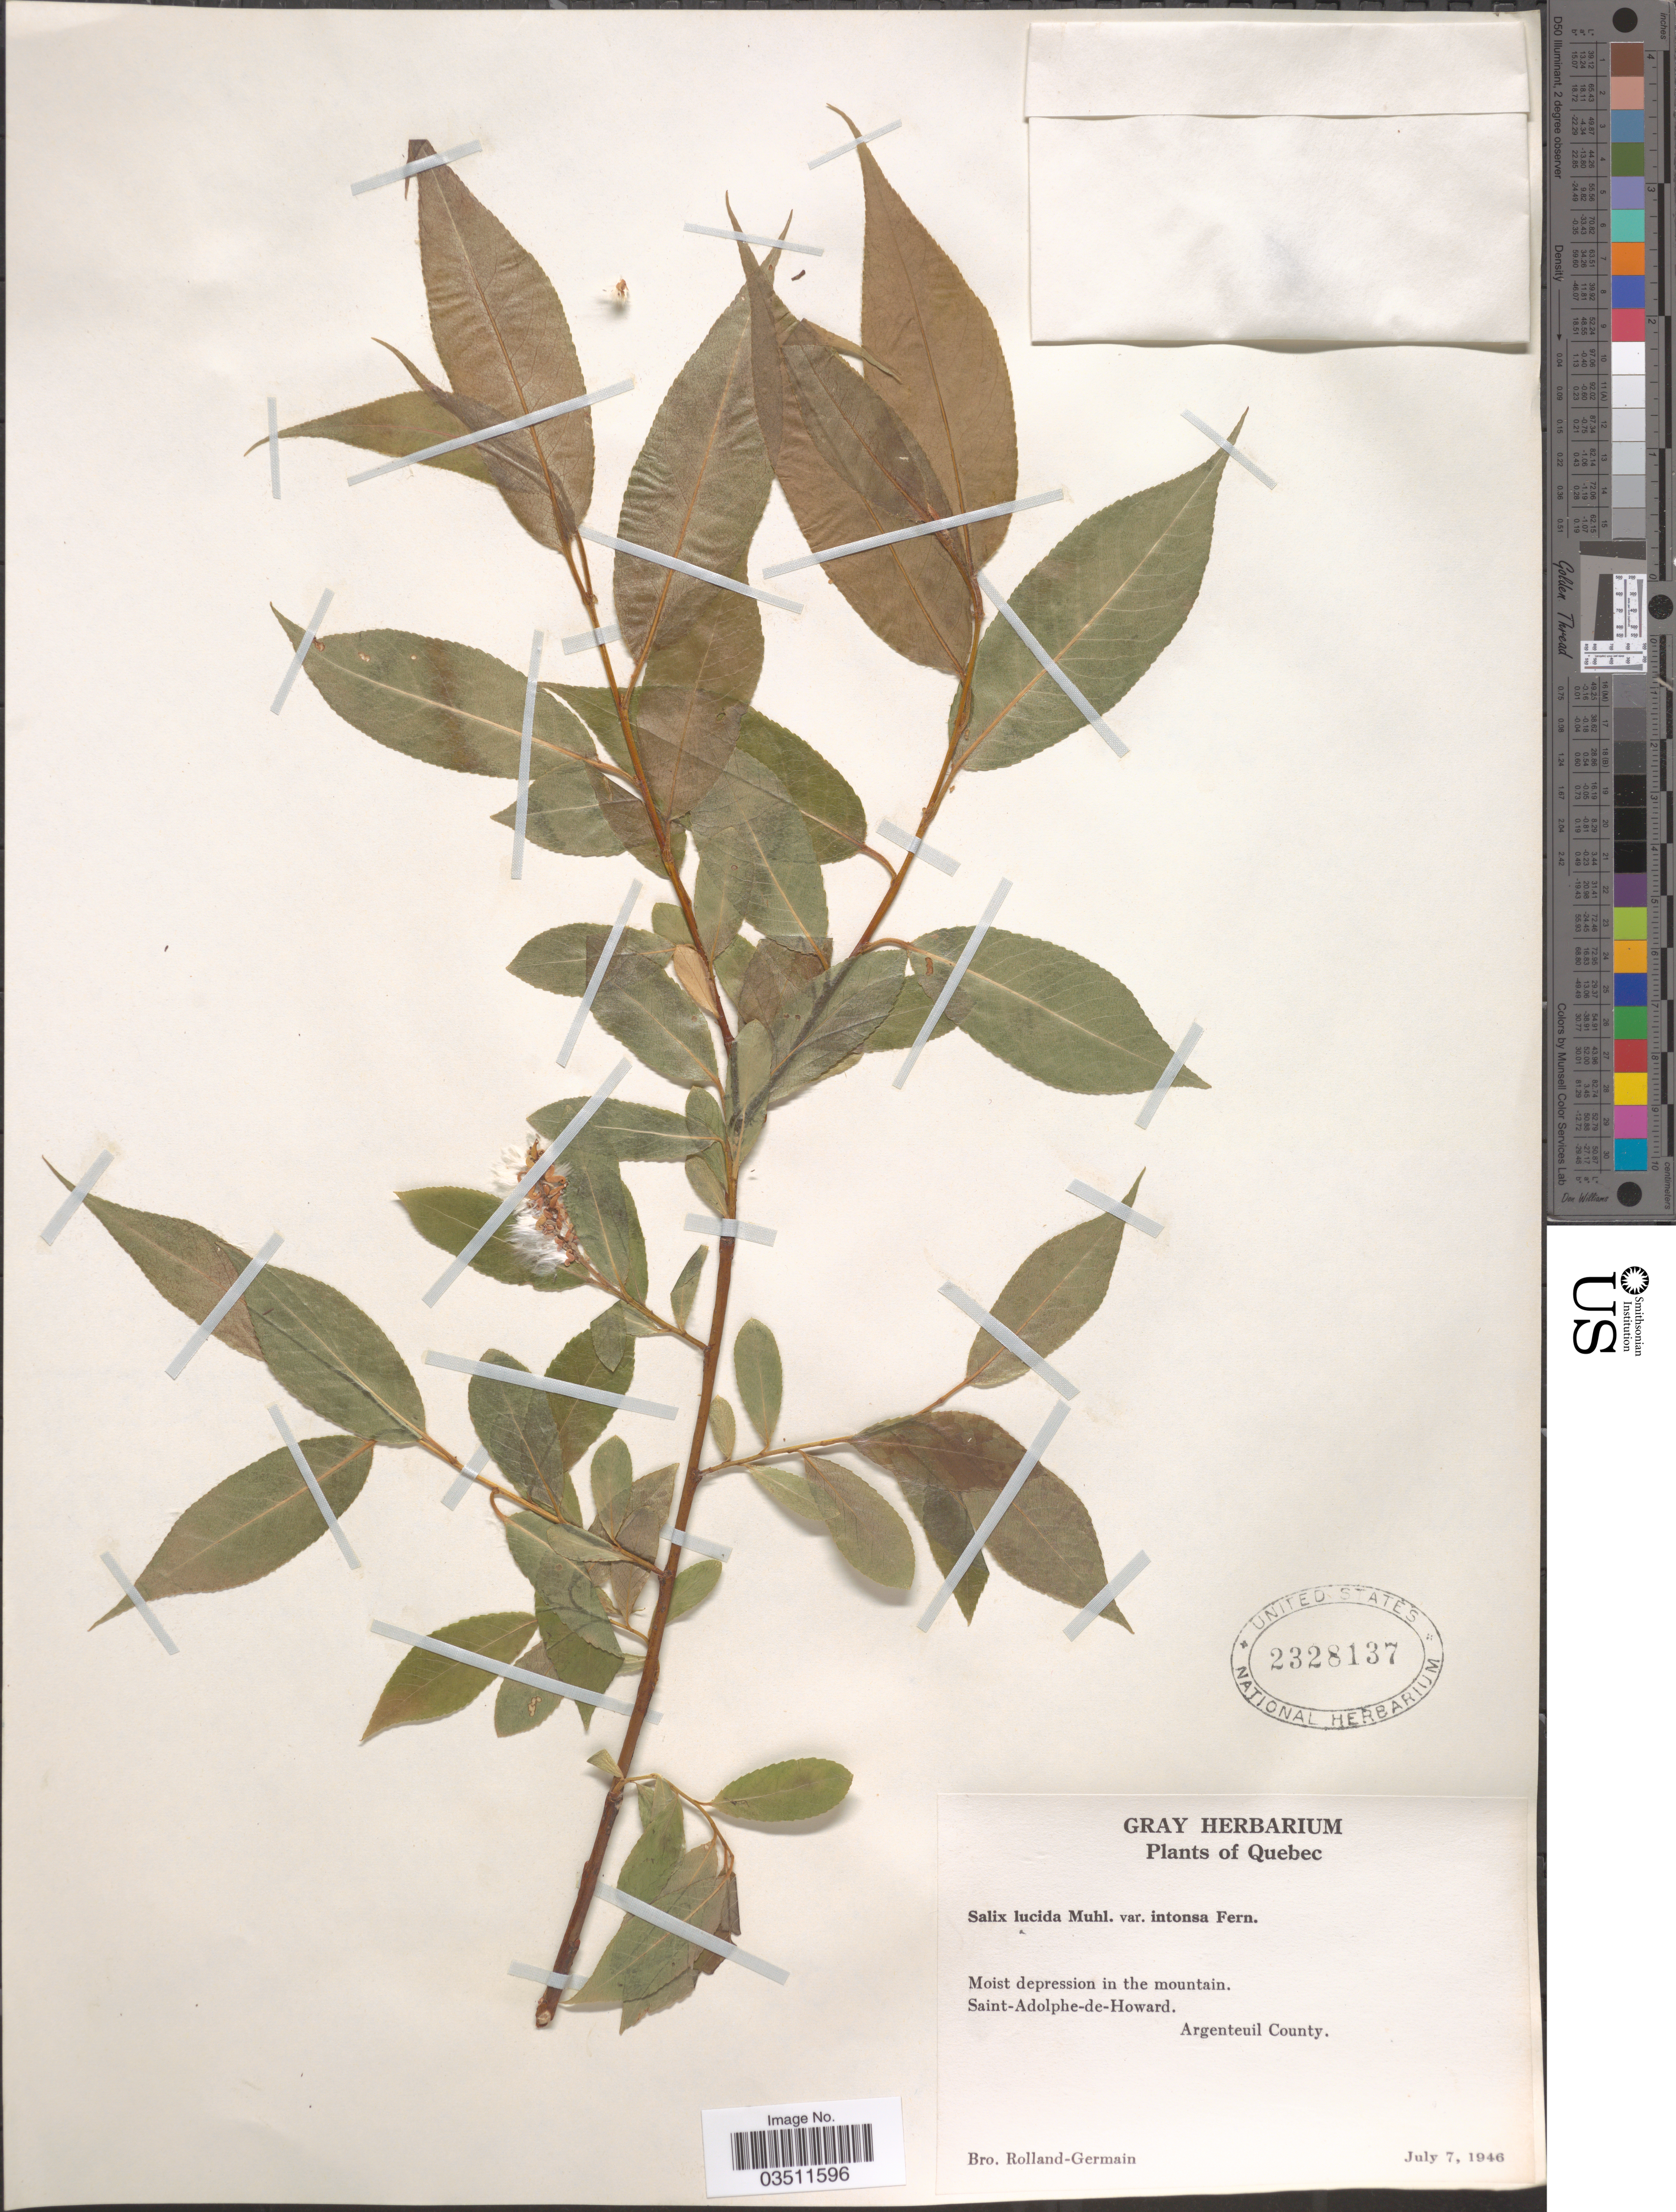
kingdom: Plantae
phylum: Tracheophyta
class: Magnoliopsida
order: Malpighiales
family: Salicaceae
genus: Salix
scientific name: Salix lucida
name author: Muhl.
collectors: Rolland-Germain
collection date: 1946-07-07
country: Canada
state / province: Quebec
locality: Moist depression in the mountain. Saint-Adolphe-de-Howard. Argenteuil County.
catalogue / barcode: US 2328137